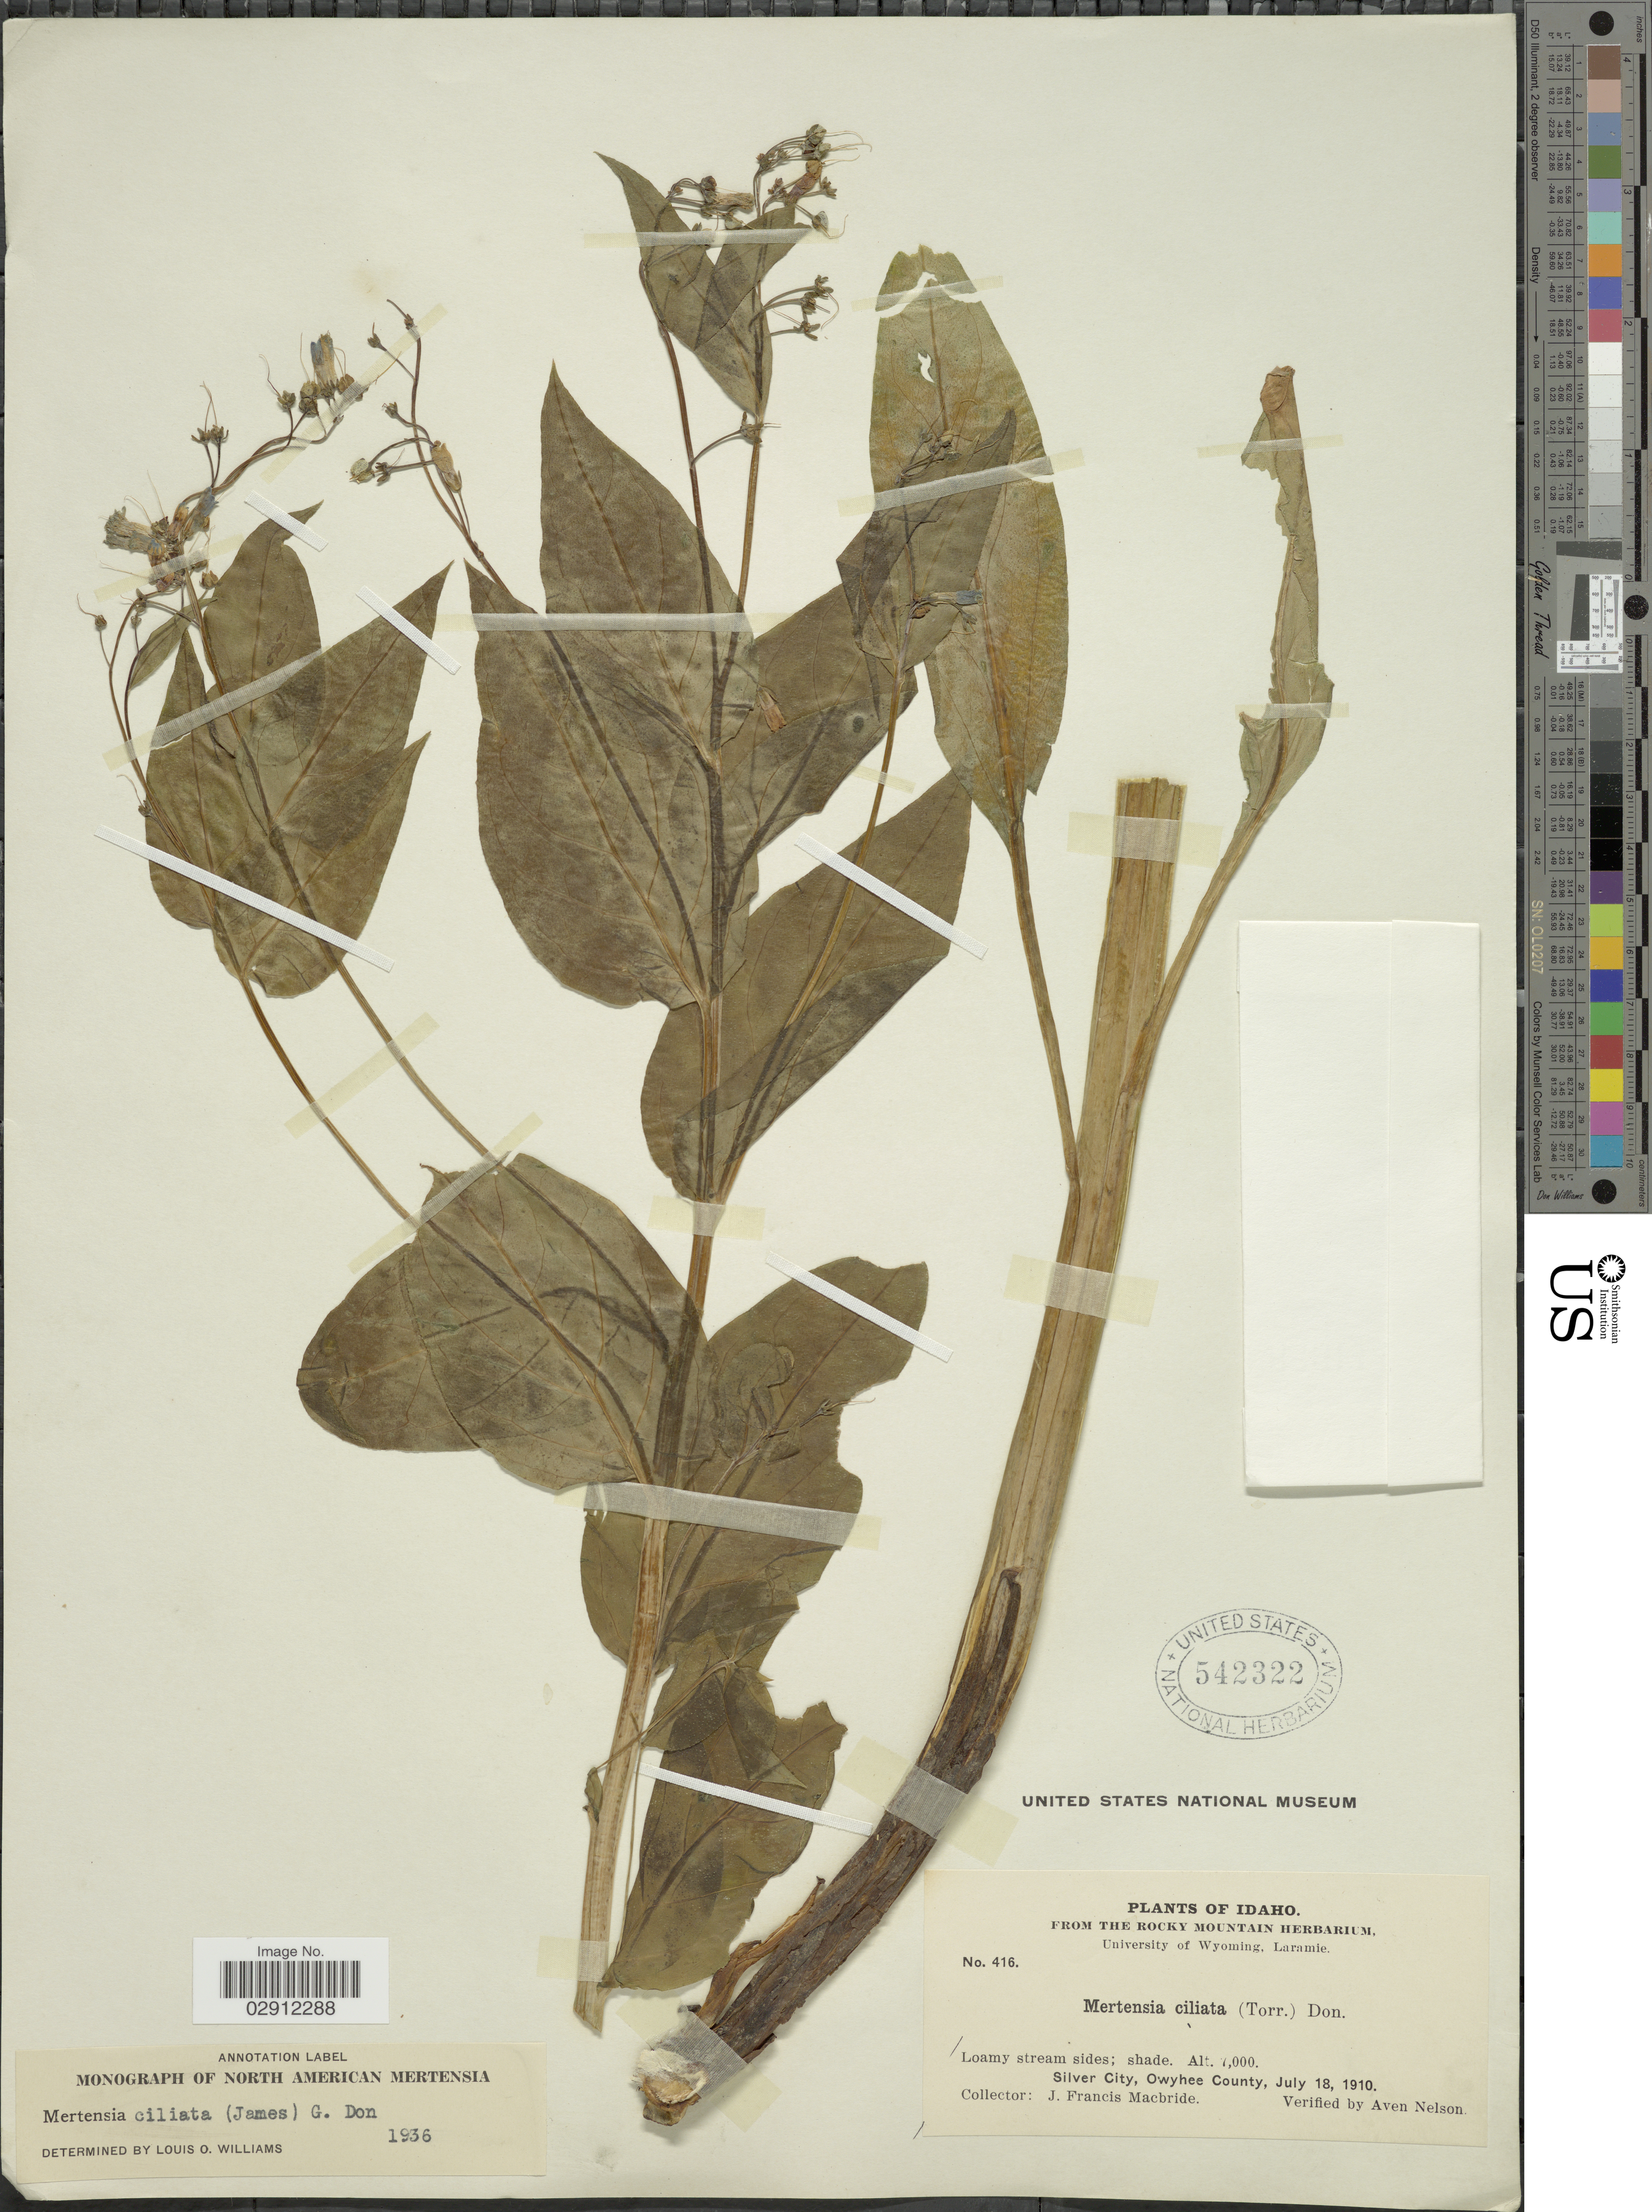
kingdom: Plantae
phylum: Tracheophyta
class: Magnoliopsida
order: Boraginales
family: Boraginaceae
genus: Mertensia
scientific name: Mertensia ciliata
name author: (James) G. Don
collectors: J. F. Macbride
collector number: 416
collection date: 1910-07-18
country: United States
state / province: Idaho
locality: Silver City, Owyhee County.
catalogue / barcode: US 542322